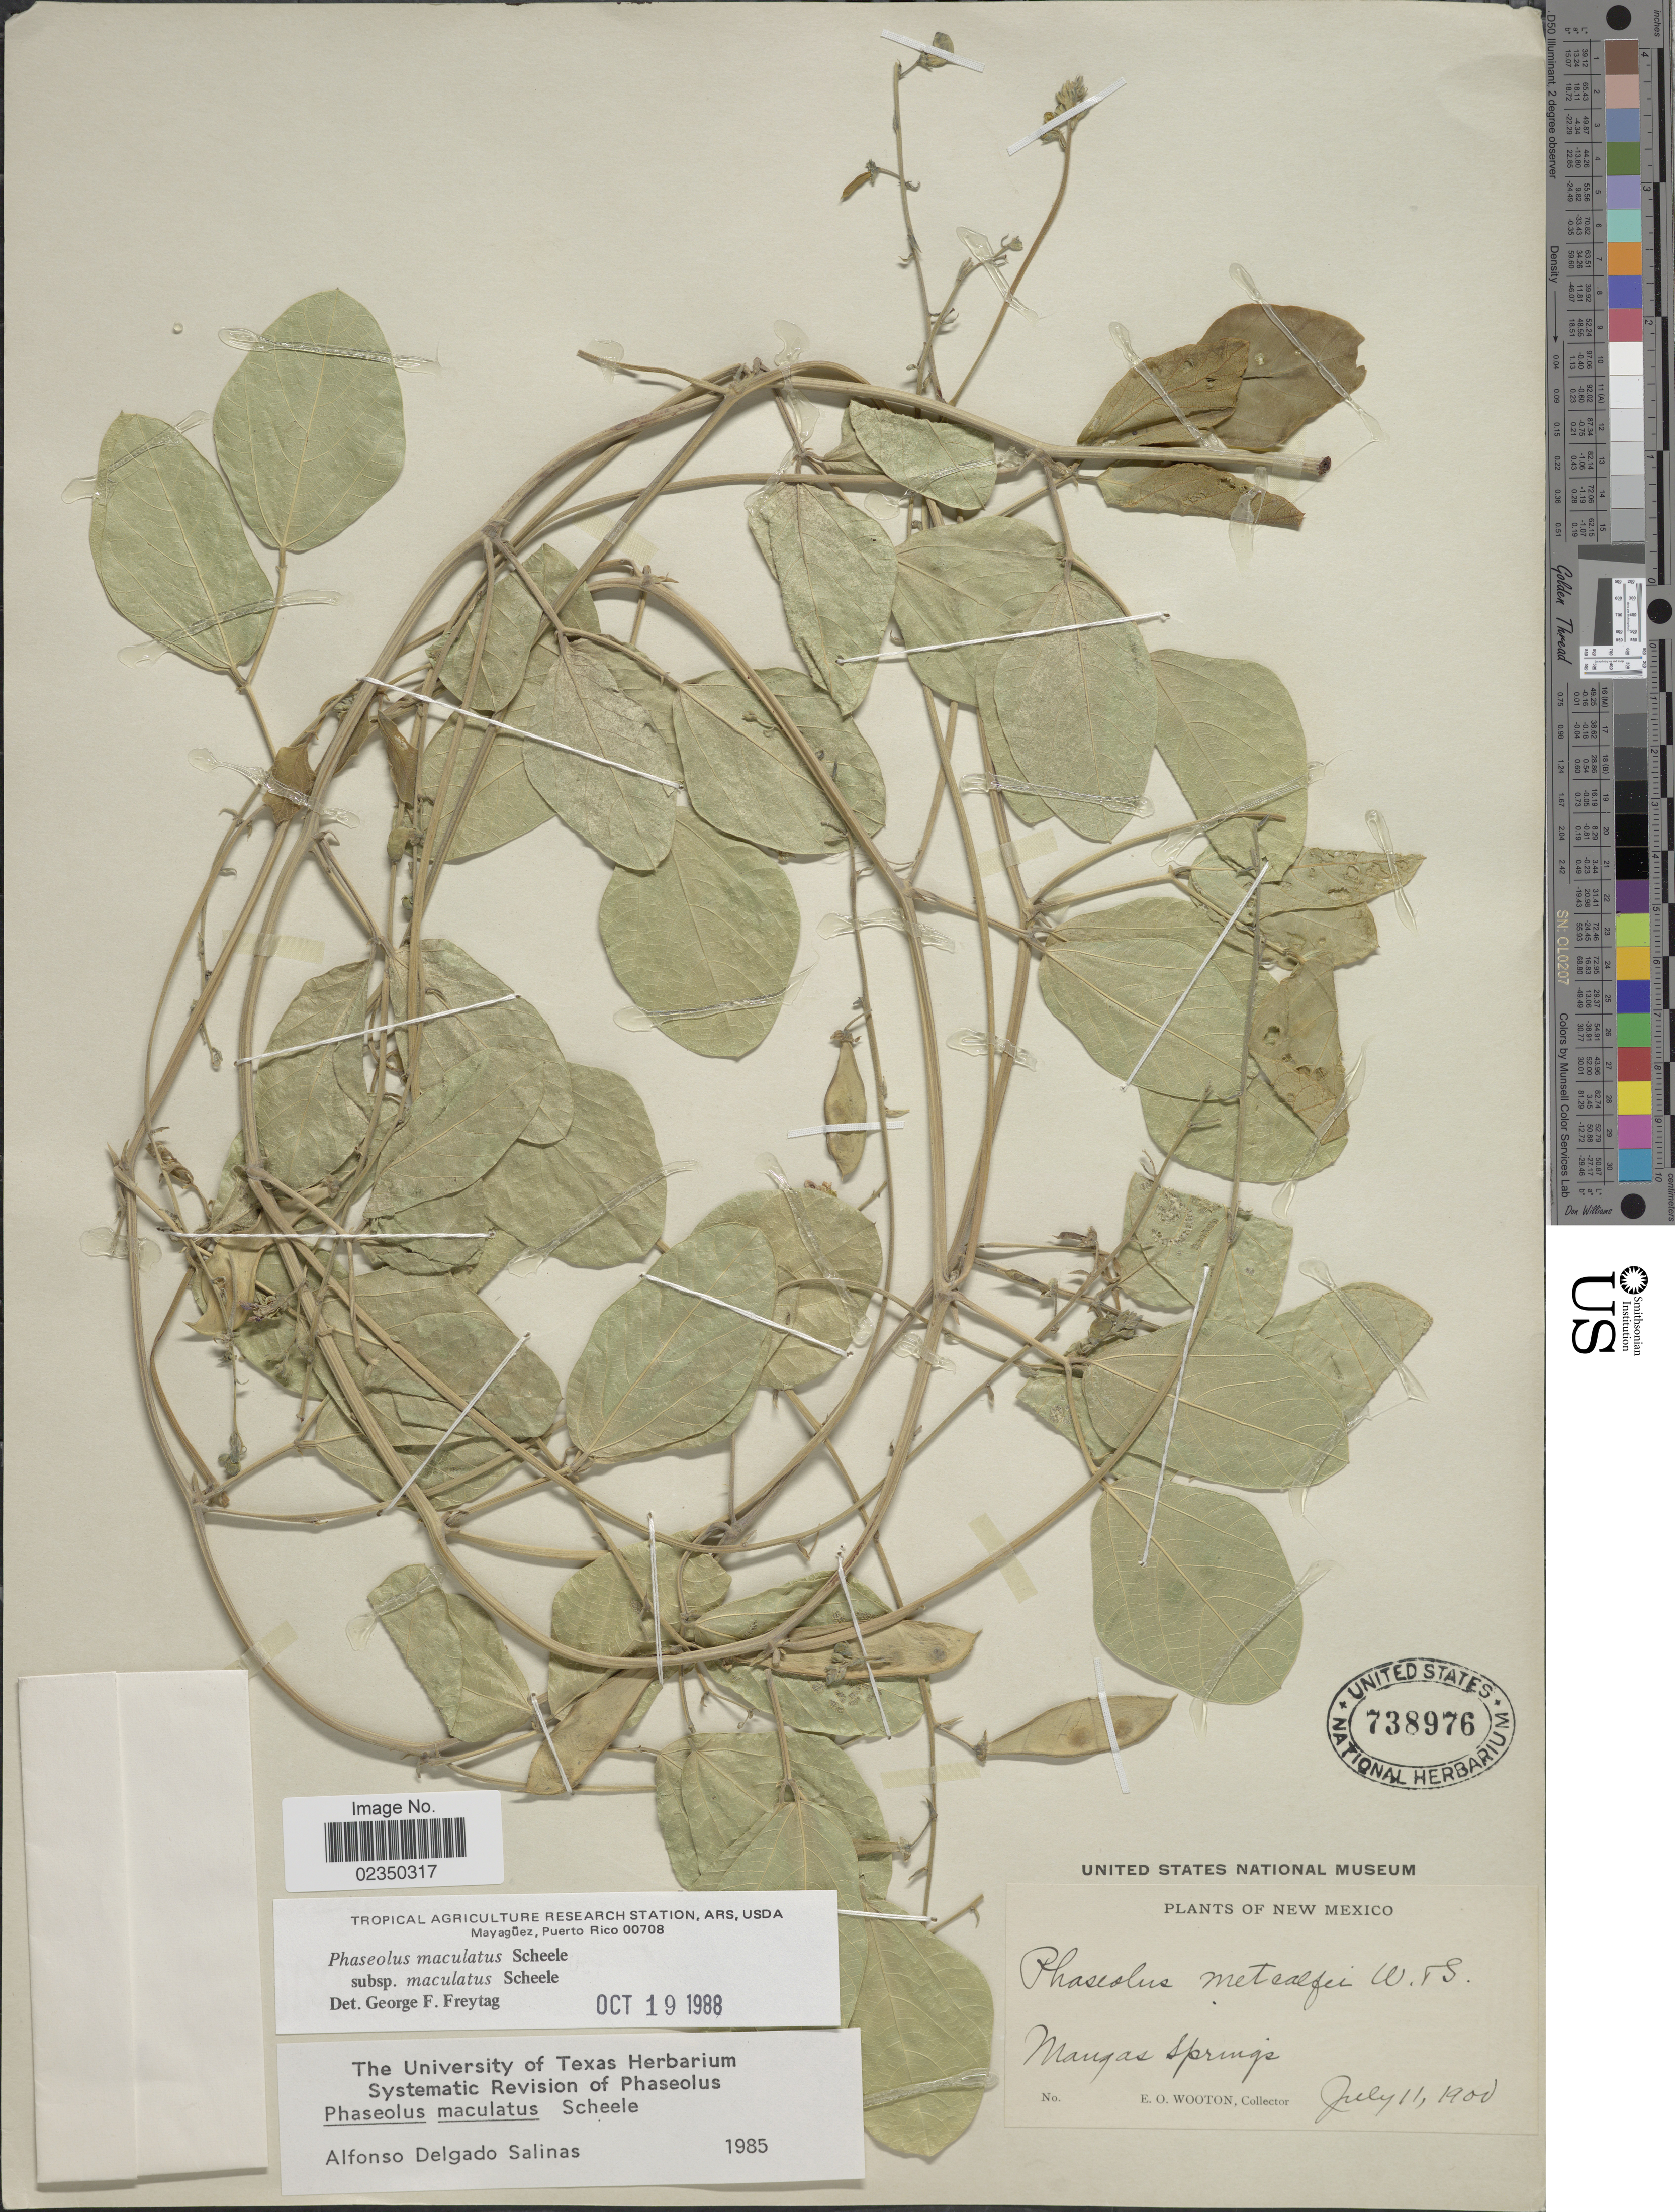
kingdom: Plantae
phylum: Tracheophyta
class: Magnoliopsida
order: Fabales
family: Fabaceae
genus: Phaseolus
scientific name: Phaseolus maculatus subsp. maculatus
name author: Scheele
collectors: E. O. Wooton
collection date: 1900-07-11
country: United States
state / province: New Mexico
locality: Mangas Springs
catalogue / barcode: US 738976